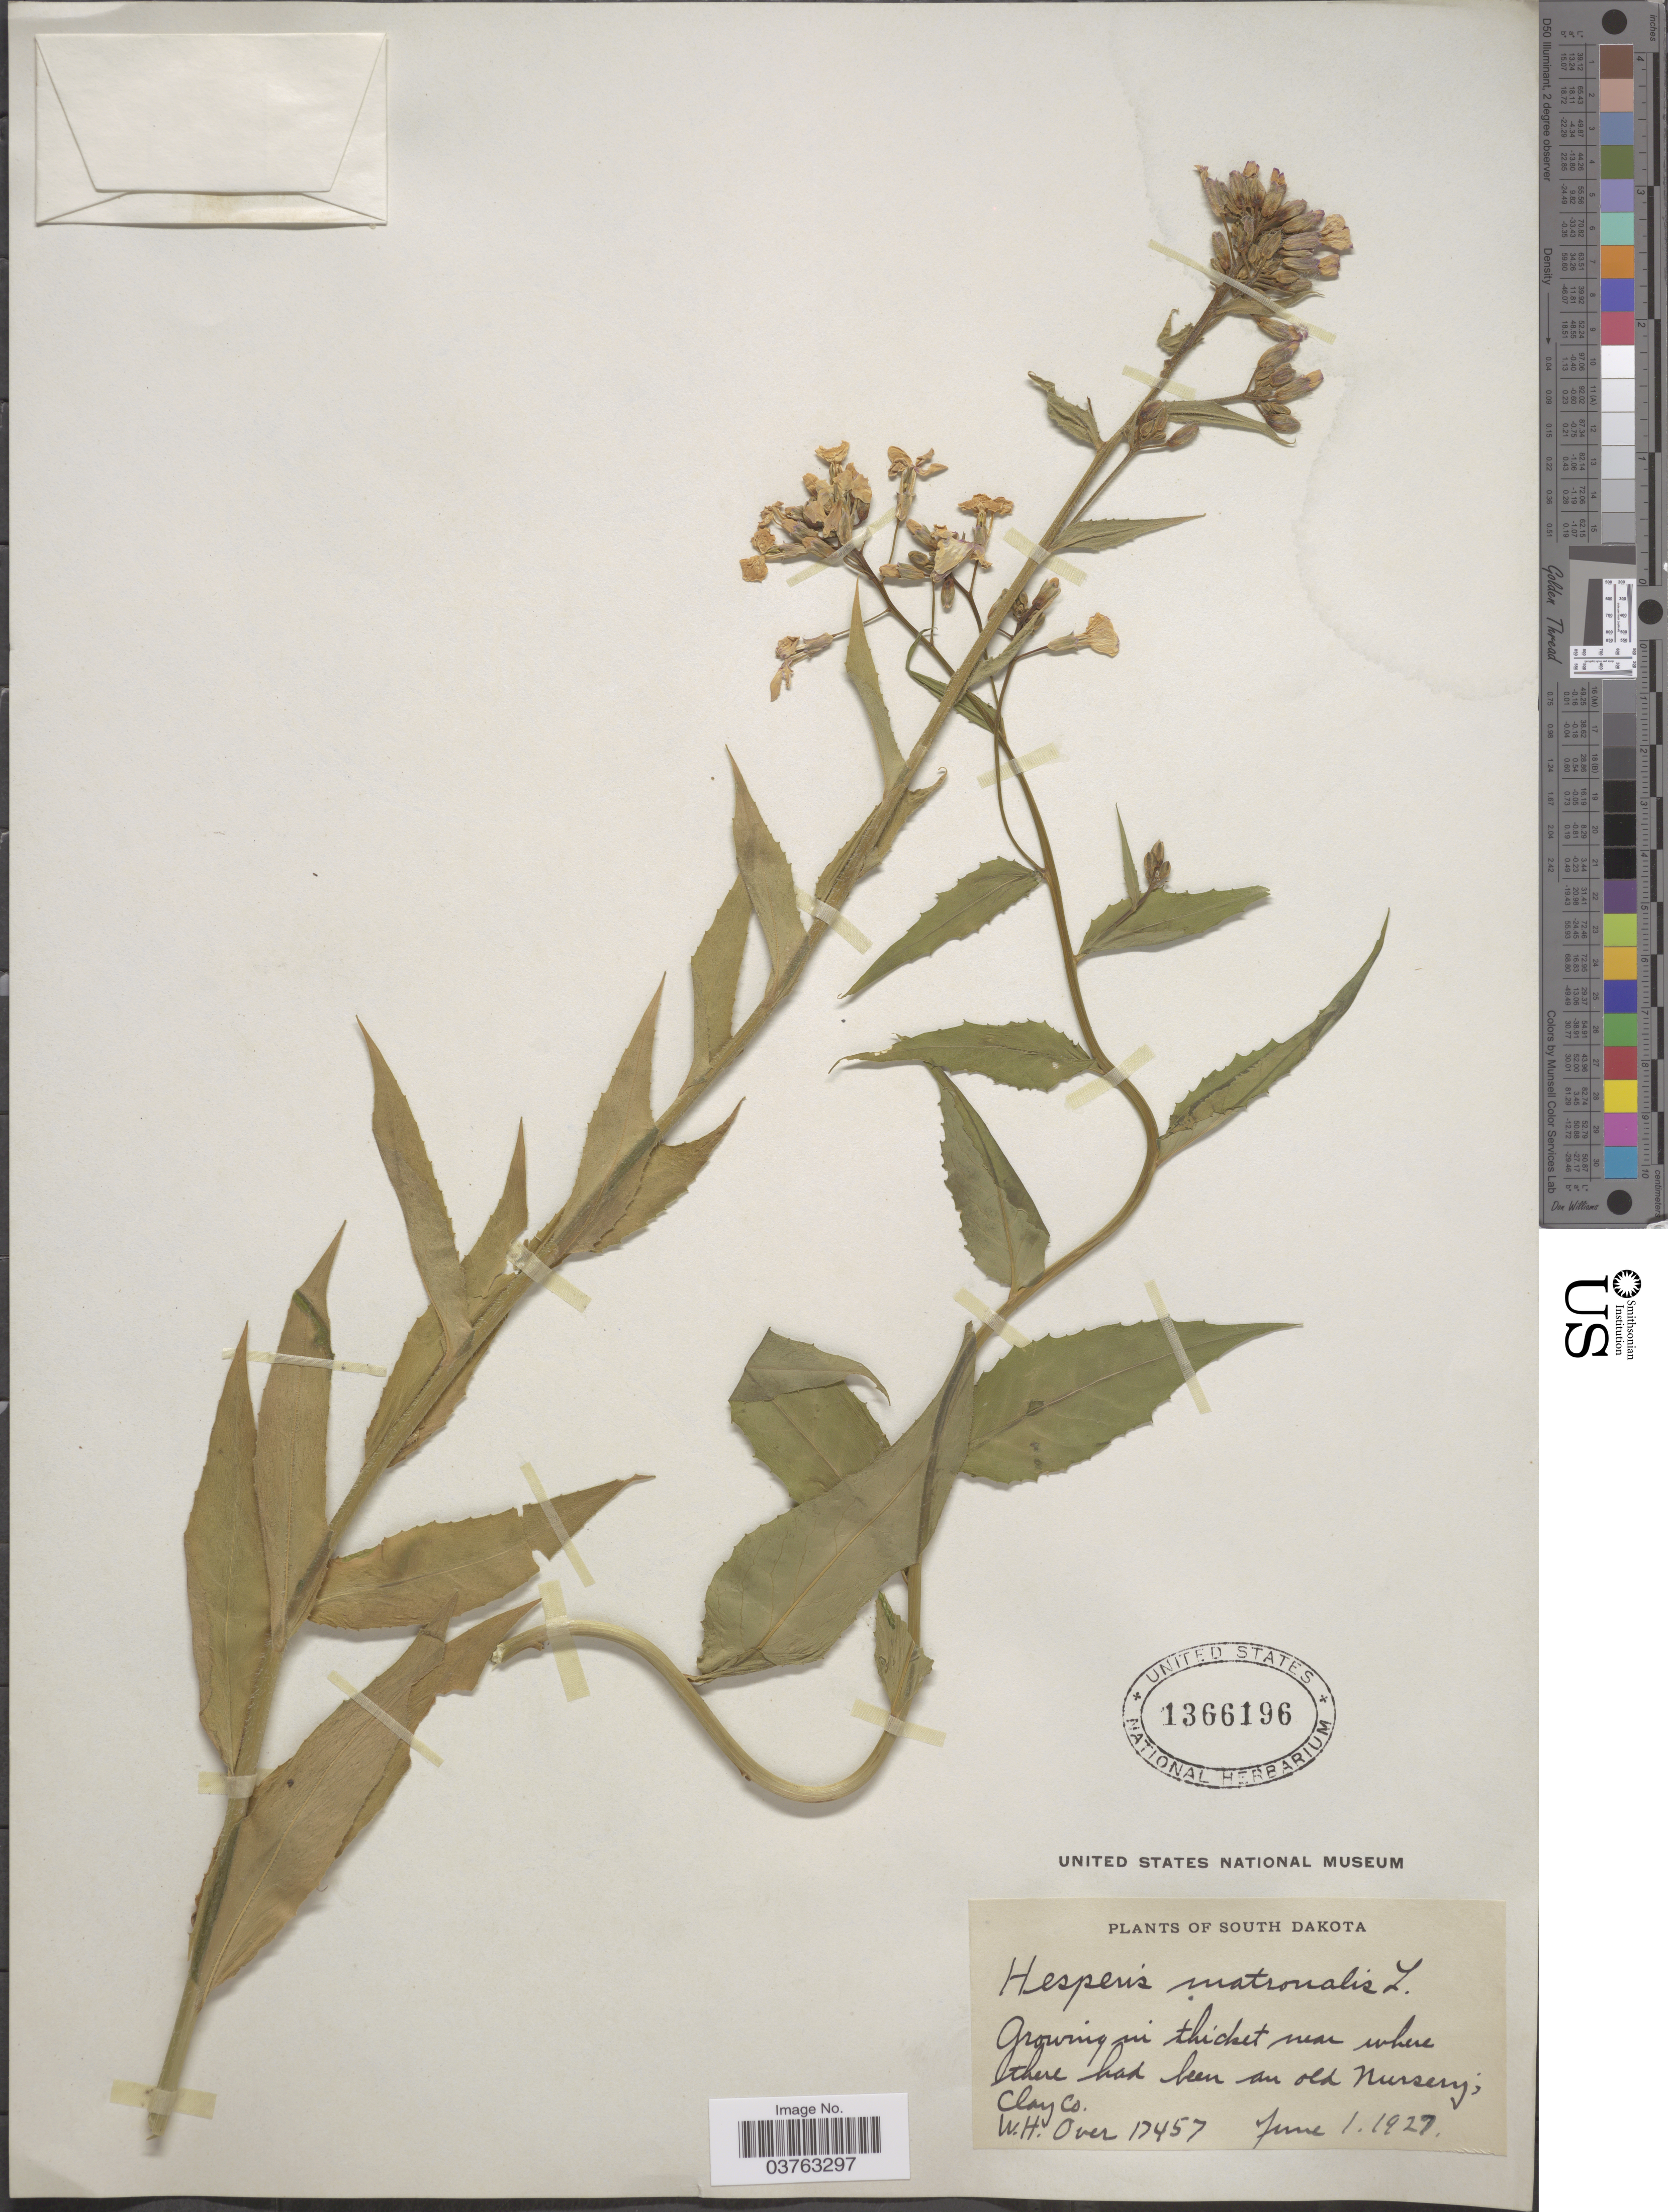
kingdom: Plantae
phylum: Tracheophyta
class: Magnoliopsida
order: Brassicales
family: Brassicaceae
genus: Hesperis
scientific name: Hesperis matronalis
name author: L.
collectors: W. Over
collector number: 17457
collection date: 1927-06-01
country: United States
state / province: South Dakota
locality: Growing in thicket near where there had been an old Nursery; Clay Co.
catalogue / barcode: US 1366196